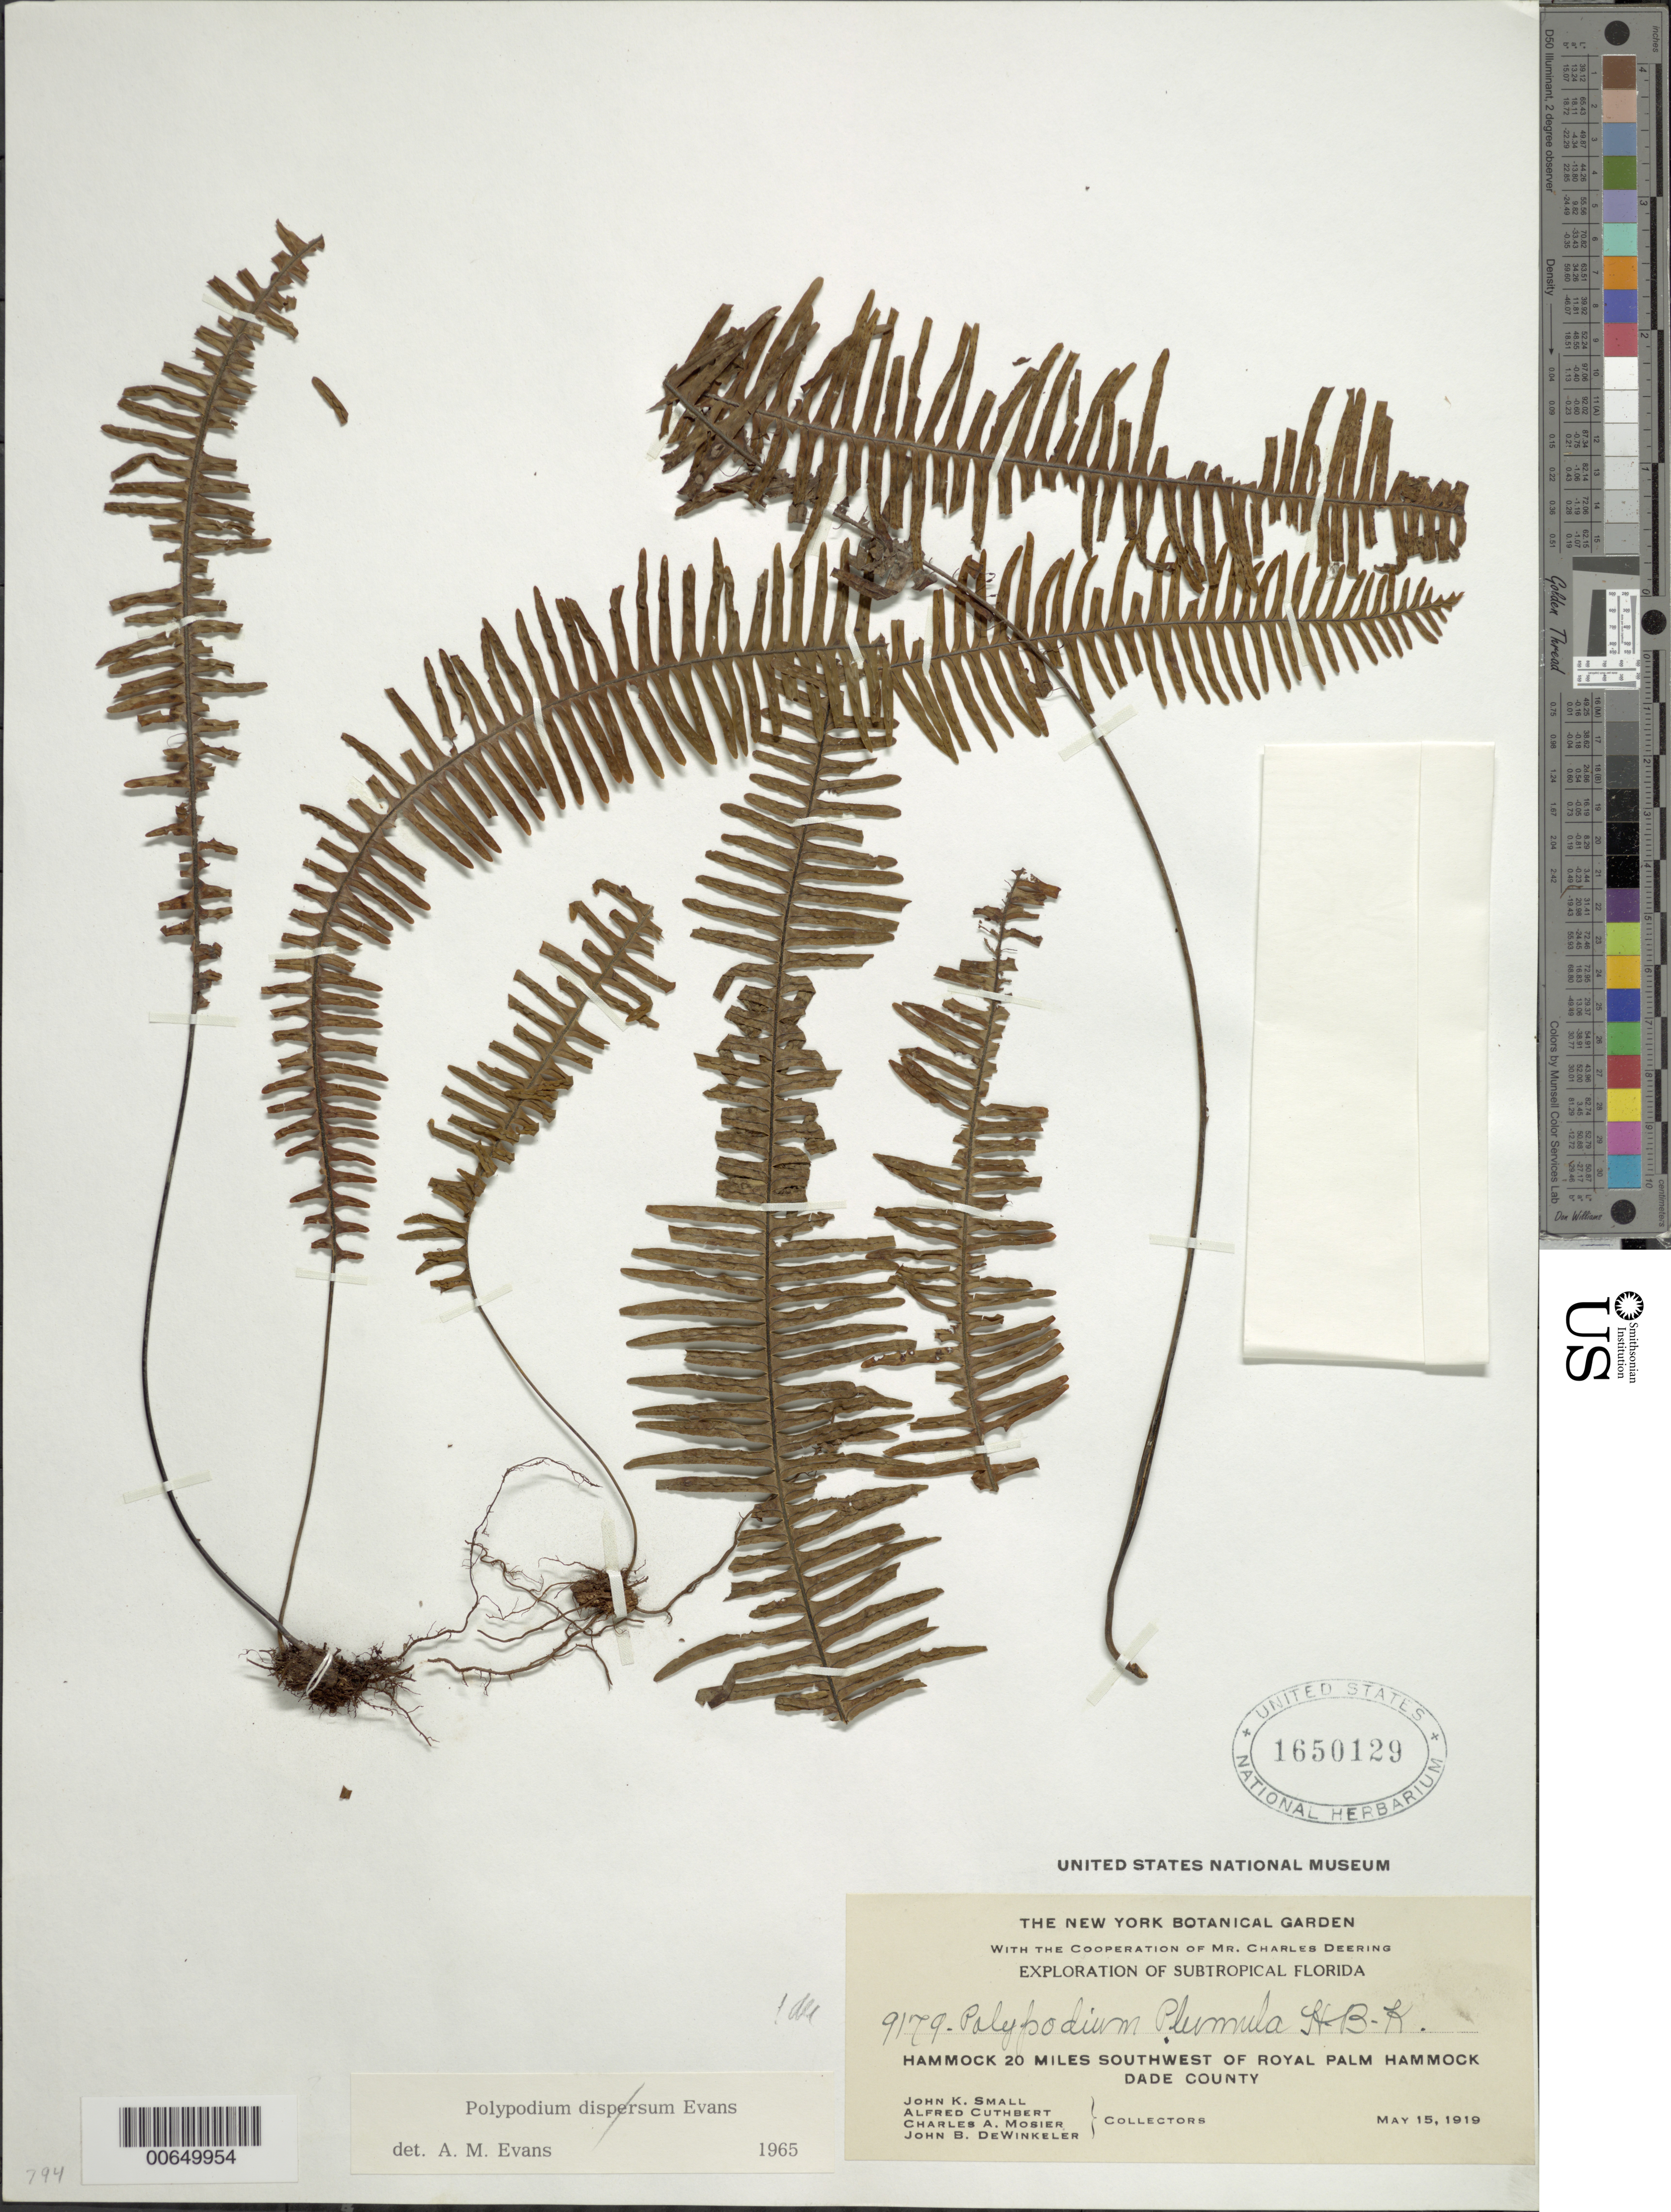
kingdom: Plantae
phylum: Tracheophyta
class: Polypodiopsida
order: Polypodiales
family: Polypodiaceae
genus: Pecluma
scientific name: Pecluma plumula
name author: (Humb. & Bonpl. ex Willd.) M.G. Price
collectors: J. K. Small, A. Cuthbert & C. A. Mosier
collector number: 9179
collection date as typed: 15 May 1919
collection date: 1919-05-15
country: United States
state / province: Florida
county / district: Dade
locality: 20 miles SW of Royal Palm Hammock.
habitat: In hammock.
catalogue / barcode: US 1650129